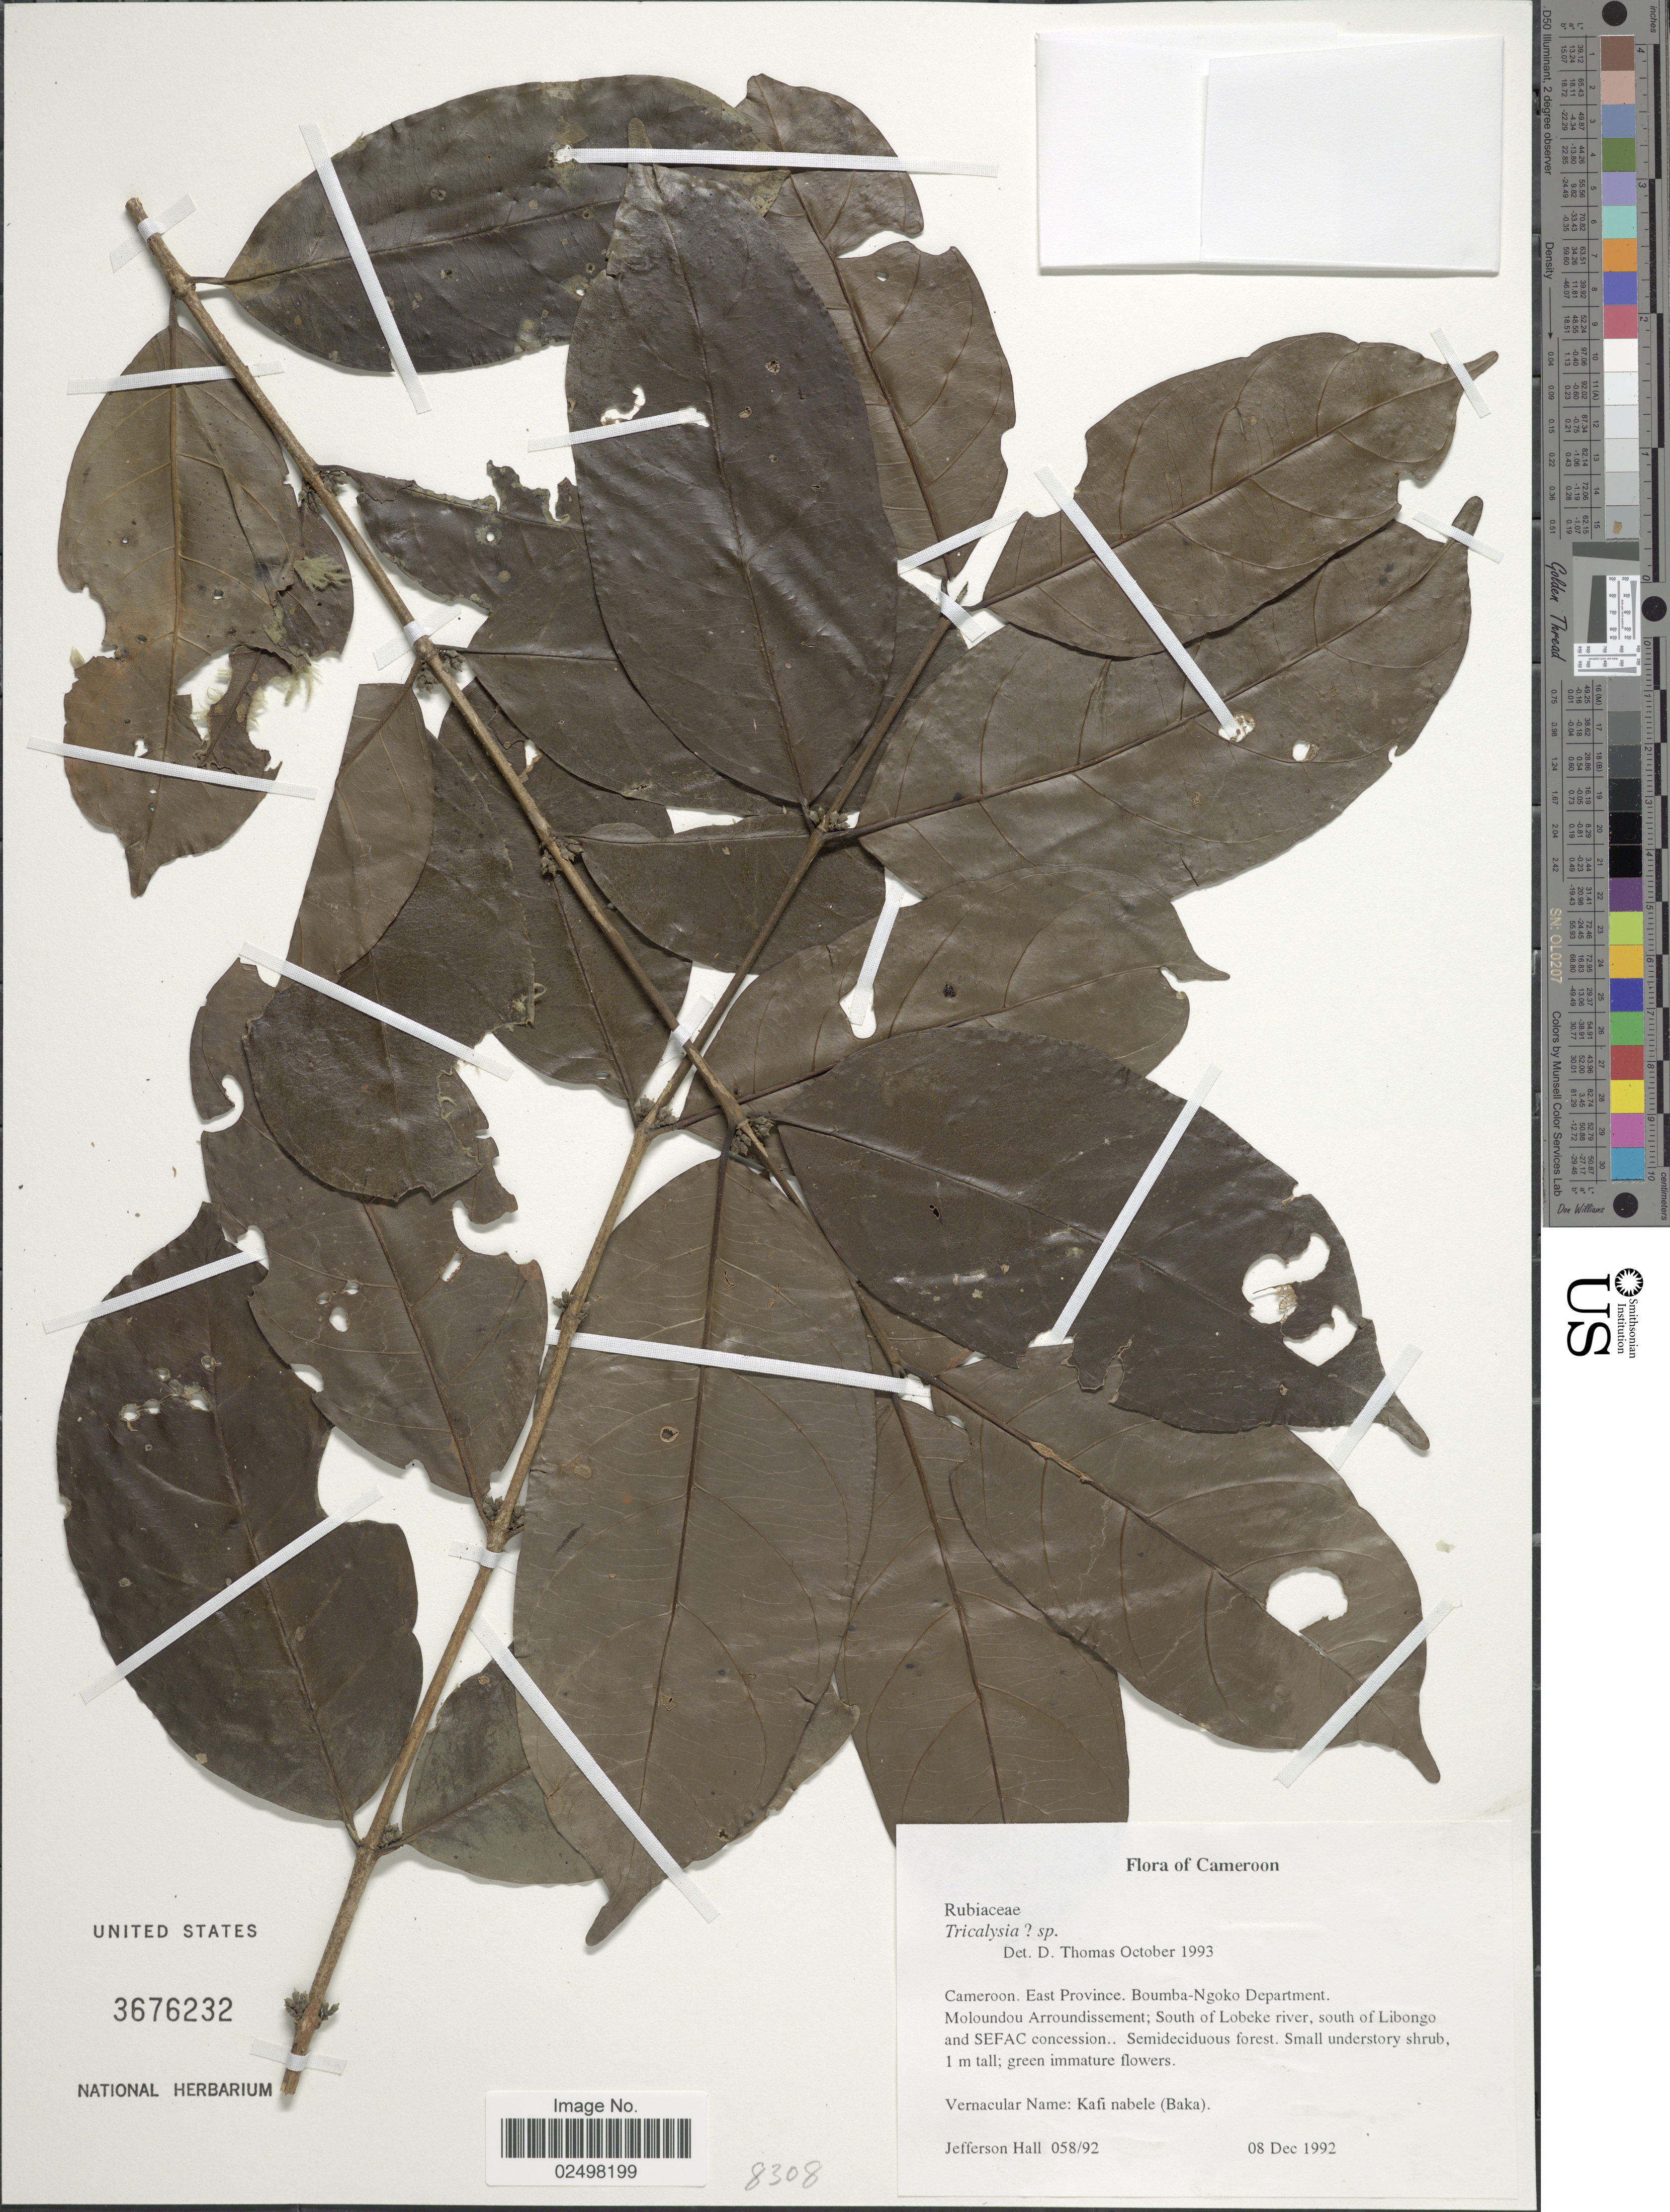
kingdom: Plantae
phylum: Tracheophyta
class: Magnoliopsida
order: Gentianales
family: Rubiaceae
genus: Tricalysia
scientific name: Tricalysia sp.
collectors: J. Hall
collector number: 058/92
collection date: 1992-12-08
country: Cameroon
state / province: Est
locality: East Province, Boumba-Ngoko Department. Moloundou Arroundissement; South of Lobeke river, south of Libongo and SEFAC concession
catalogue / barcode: US 3676232